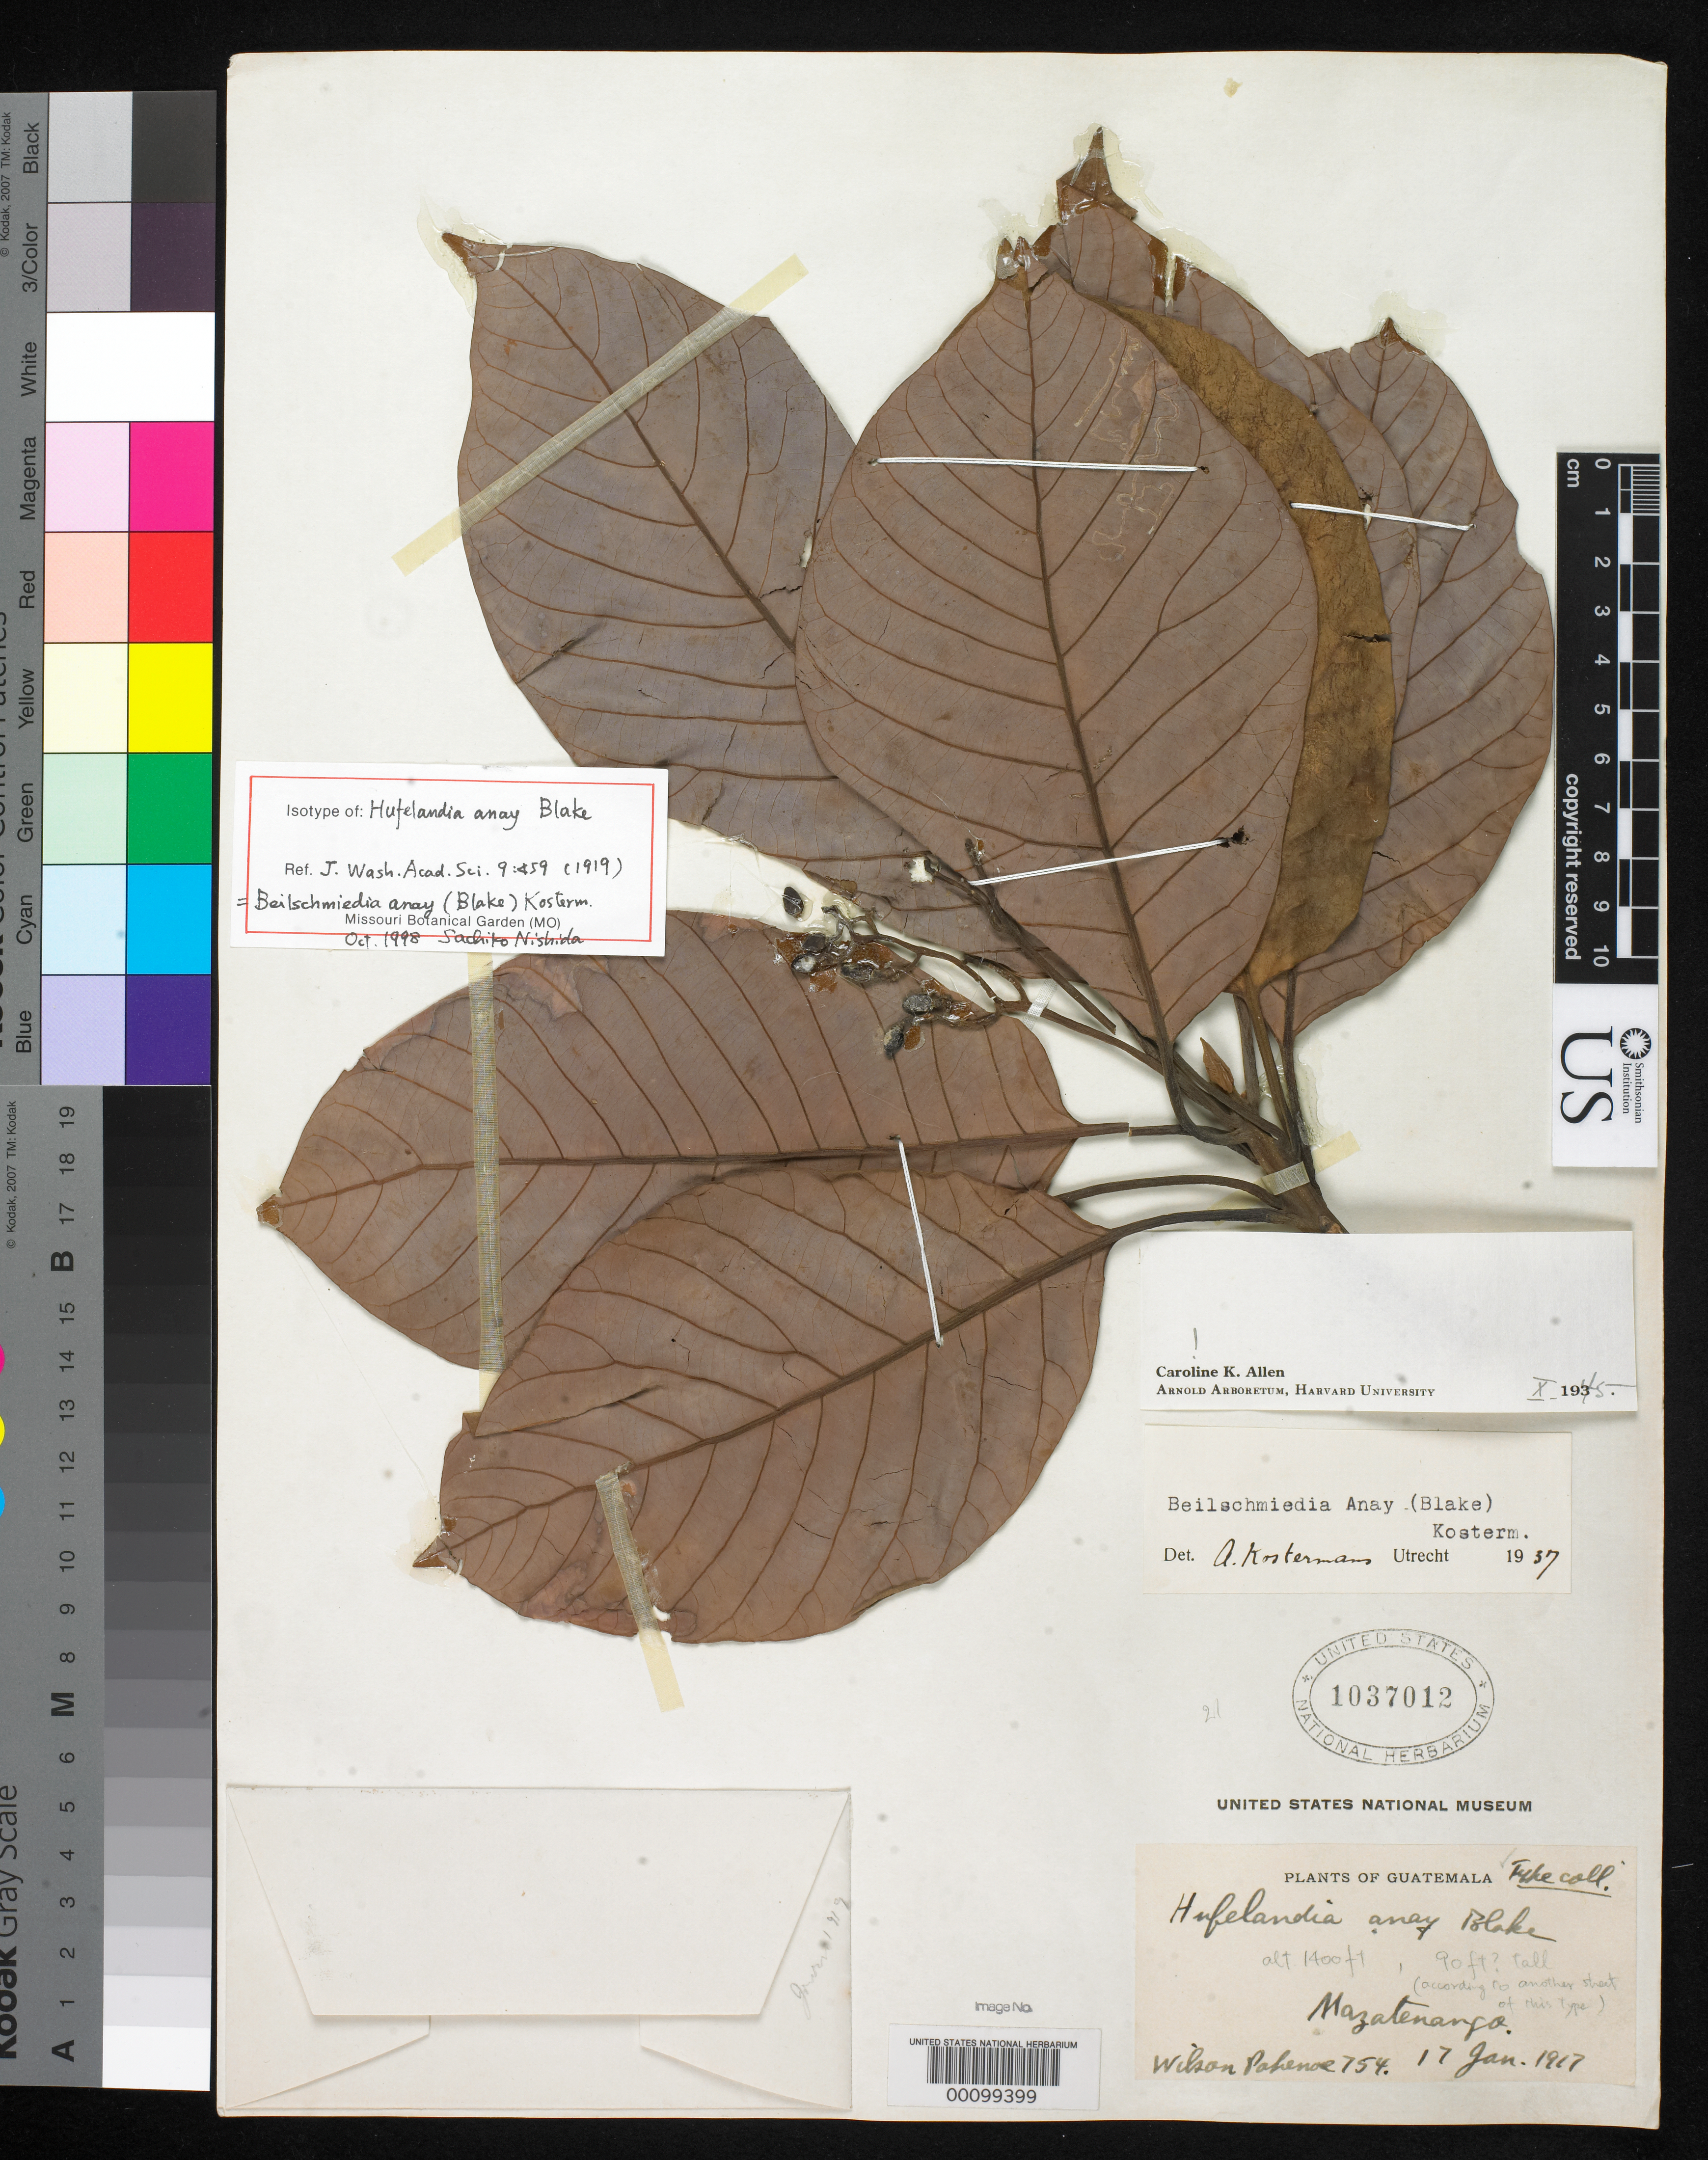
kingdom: Plantae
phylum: Tracheophyta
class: Magnoliopsida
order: Laurales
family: Lauraceae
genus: Hufelandia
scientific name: Hufelandia anay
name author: S.F. Blake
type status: Isotype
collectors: W. Popenoe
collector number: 754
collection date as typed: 17 Jan 1917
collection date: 1917-01-17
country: Guatemala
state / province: Suchitepéquez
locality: Finca Compromiso, Mazatenango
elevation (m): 365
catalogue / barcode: US 1037012